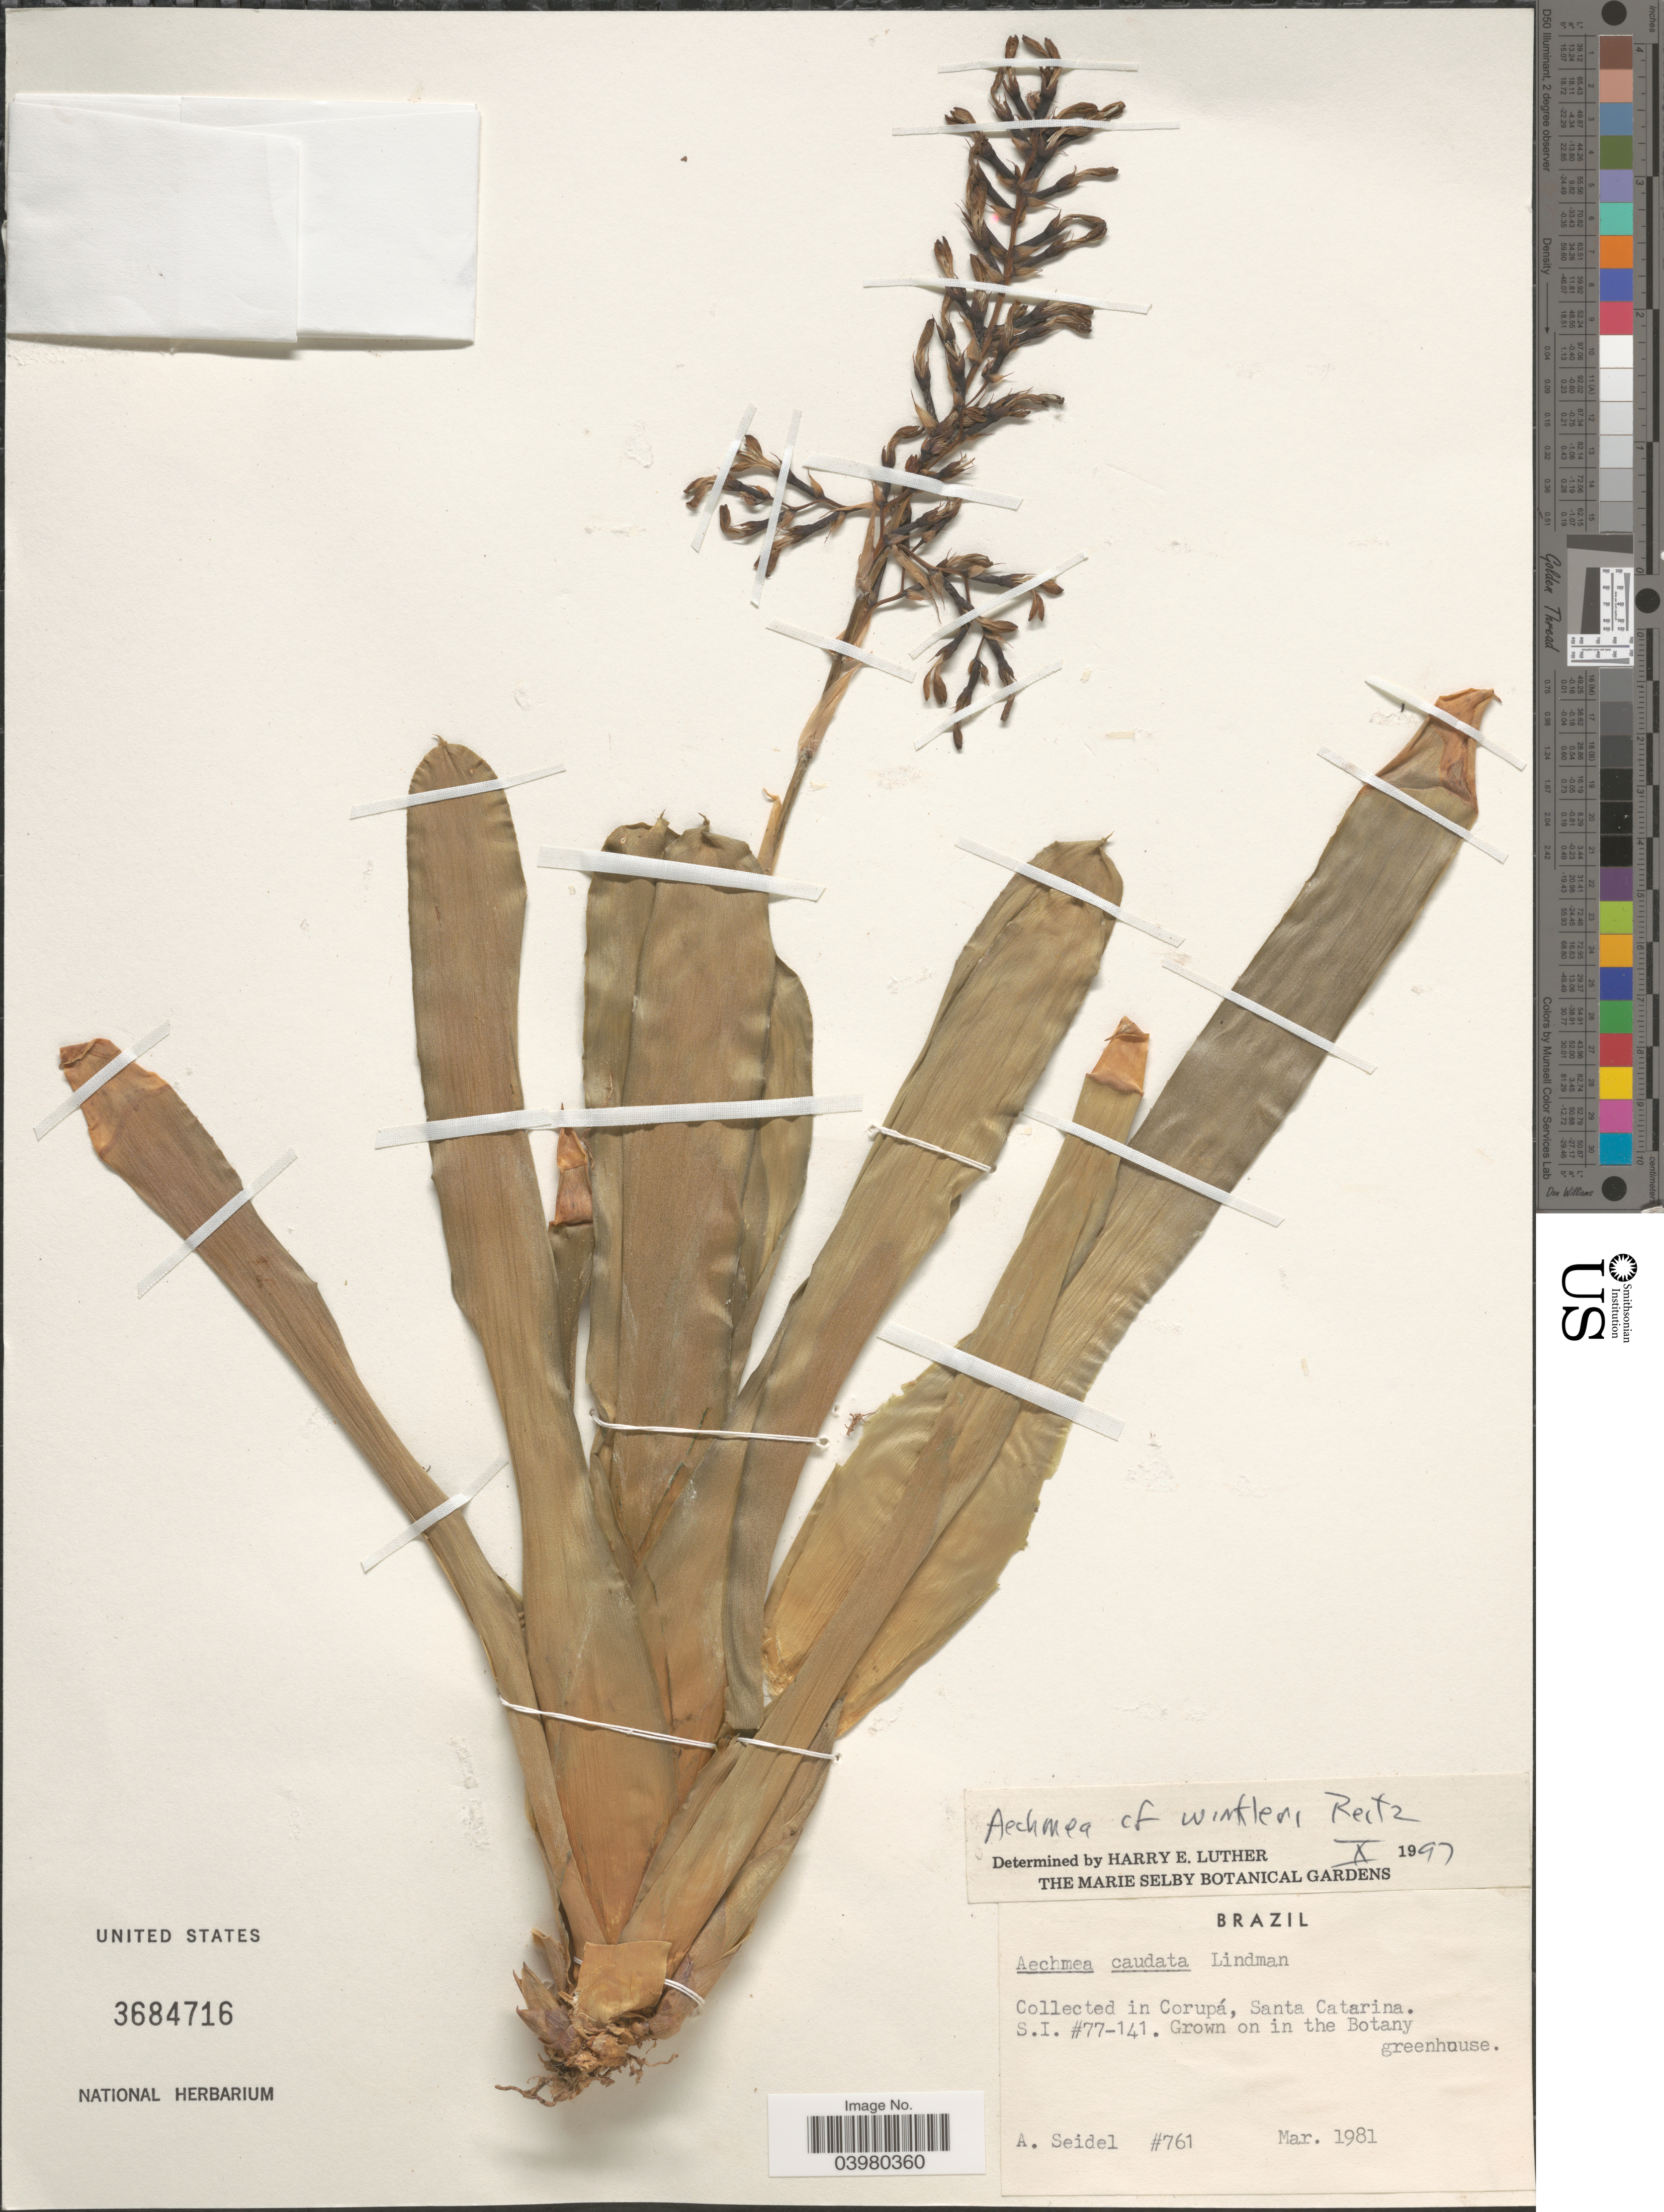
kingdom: Plantae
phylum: Tracheophyta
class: Liliopsida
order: Poales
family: Bromeliaceae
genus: Aechmea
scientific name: Aechmea winkleri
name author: Reitz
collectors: A. Seidel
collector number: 761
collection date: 1981-03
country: United States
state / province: District of Columbia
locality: In the Botany greenhouse.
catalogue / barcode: US 3684716